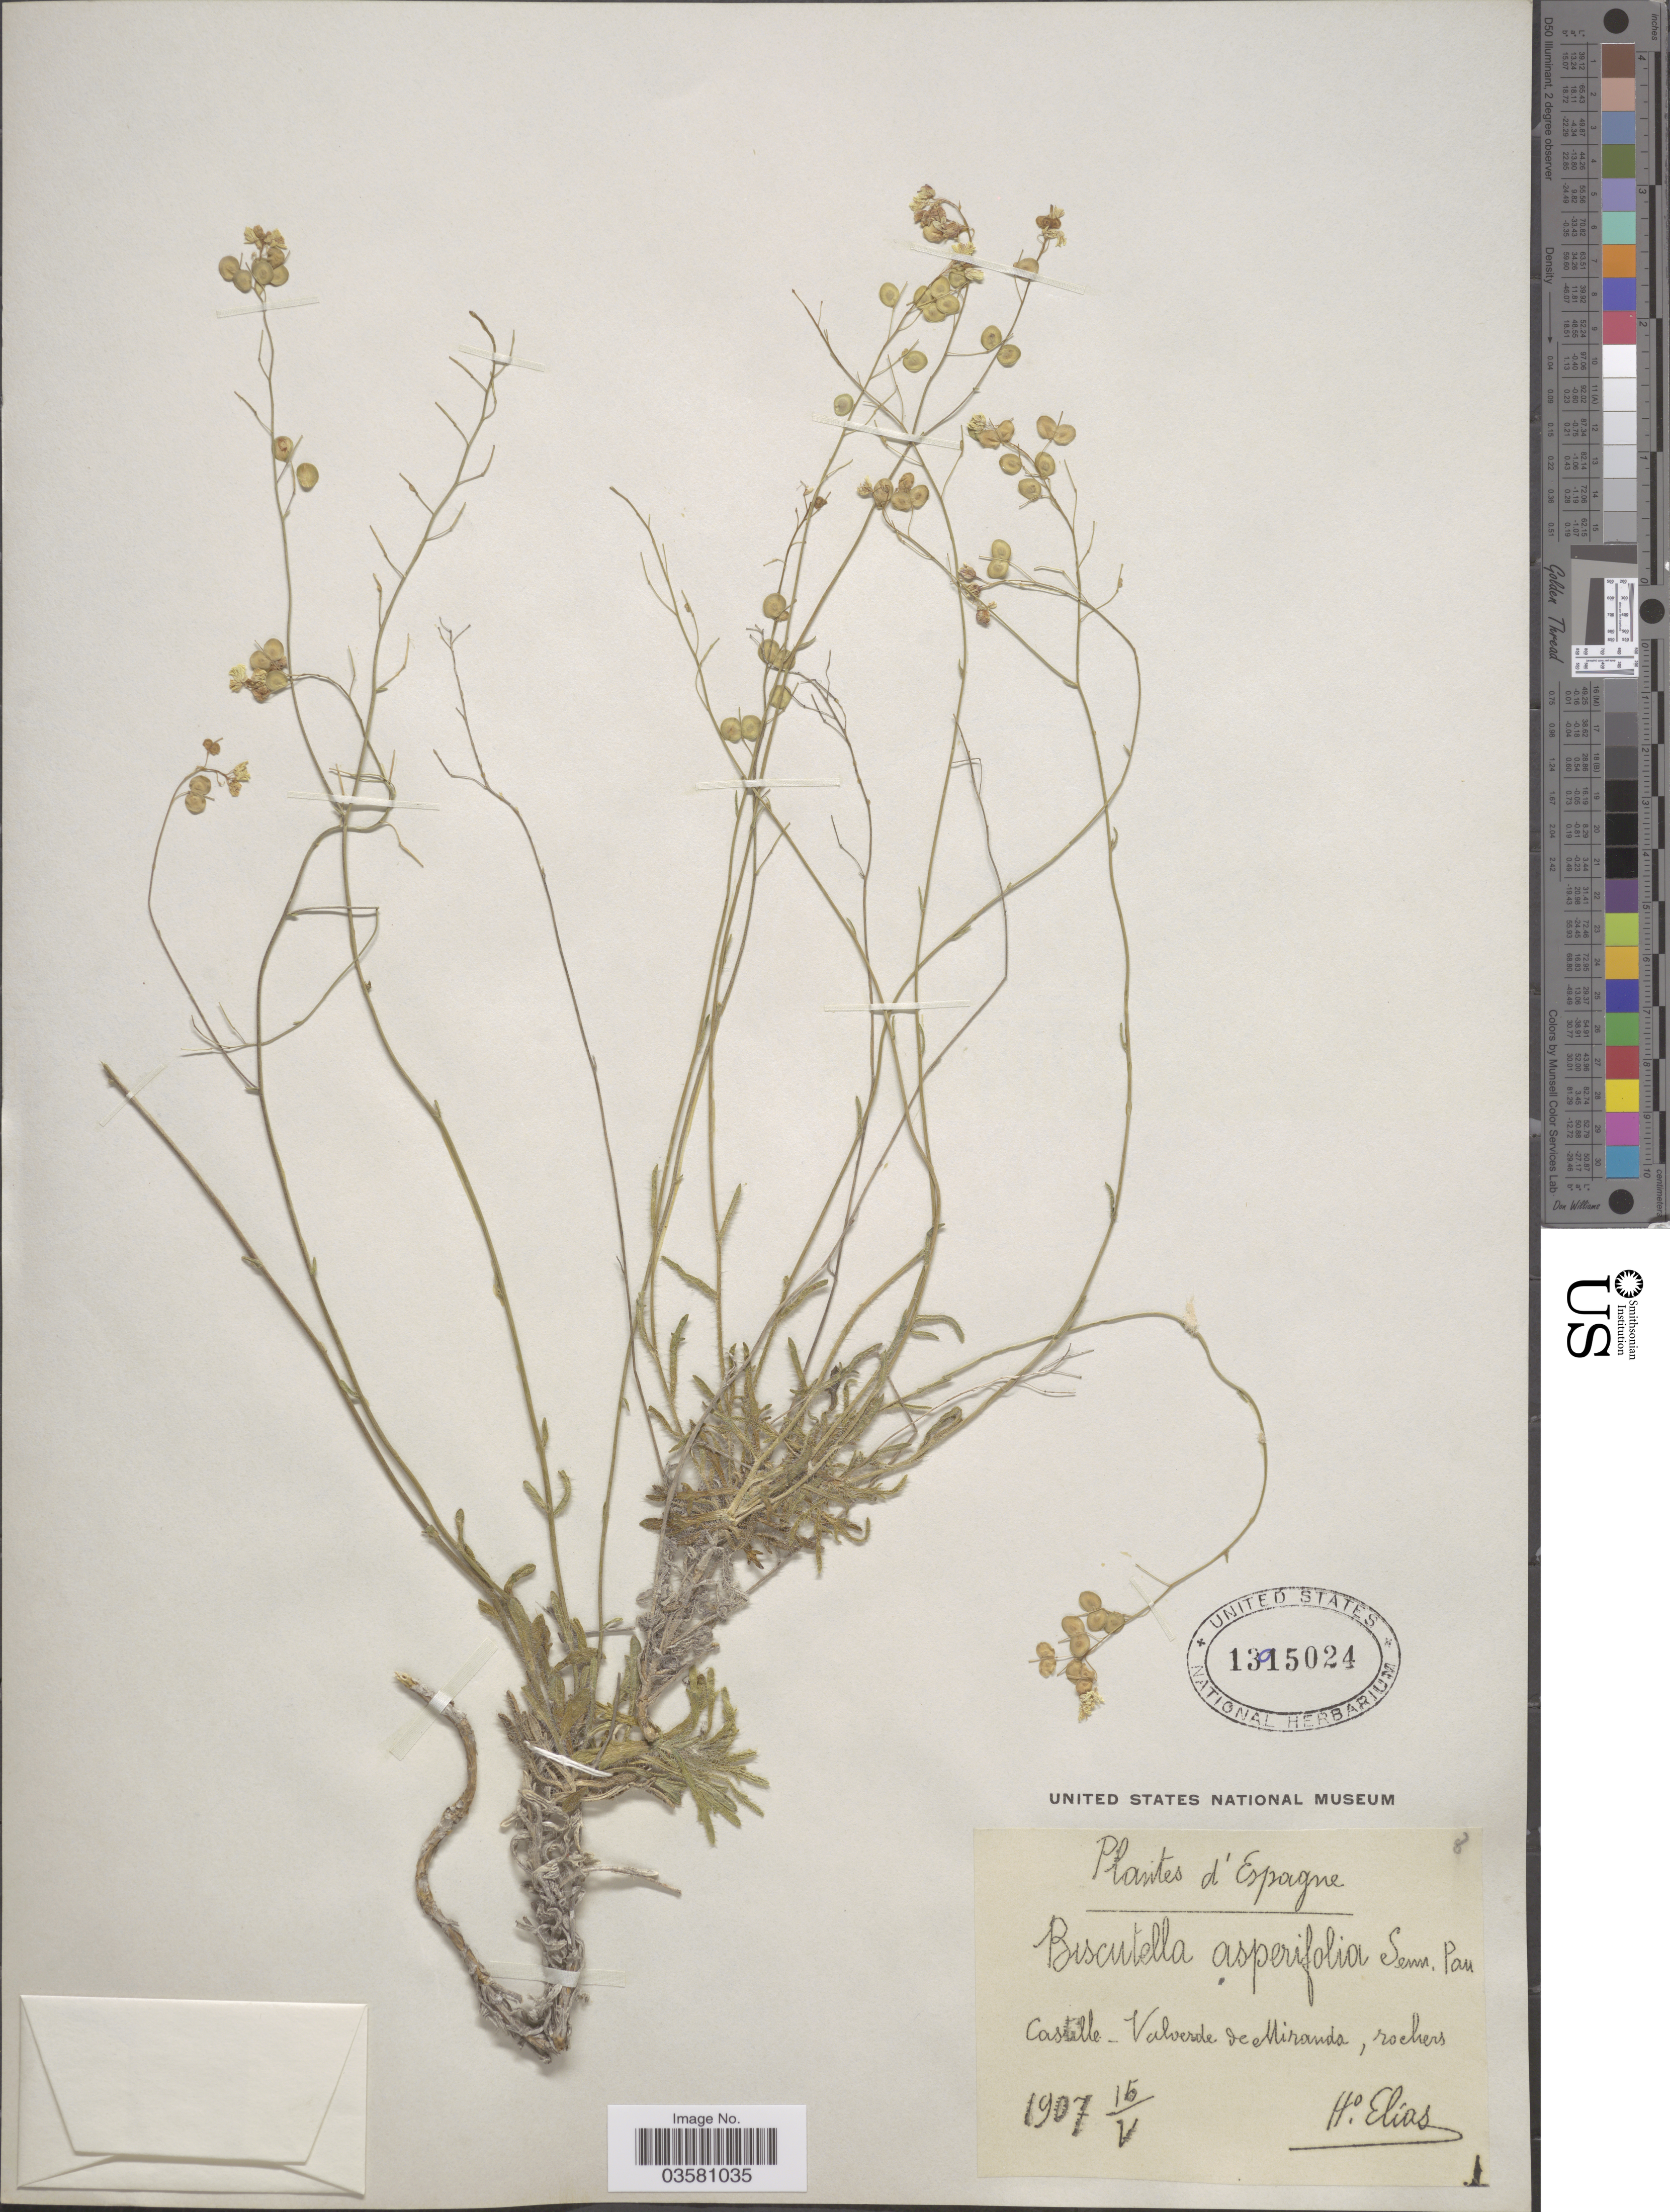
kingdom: Plantae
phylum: Tracheophyta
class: Magnoliopsida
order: Brassicales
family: Brassicaceae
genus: Biscutella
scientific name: Biscutella asperifolia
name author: Sennen & Pau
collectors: Bro. Elias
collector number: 8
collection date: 1907-05-15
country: Spain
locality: Castille - Valverde de Miranda, rochers.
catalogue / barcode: US 1395024